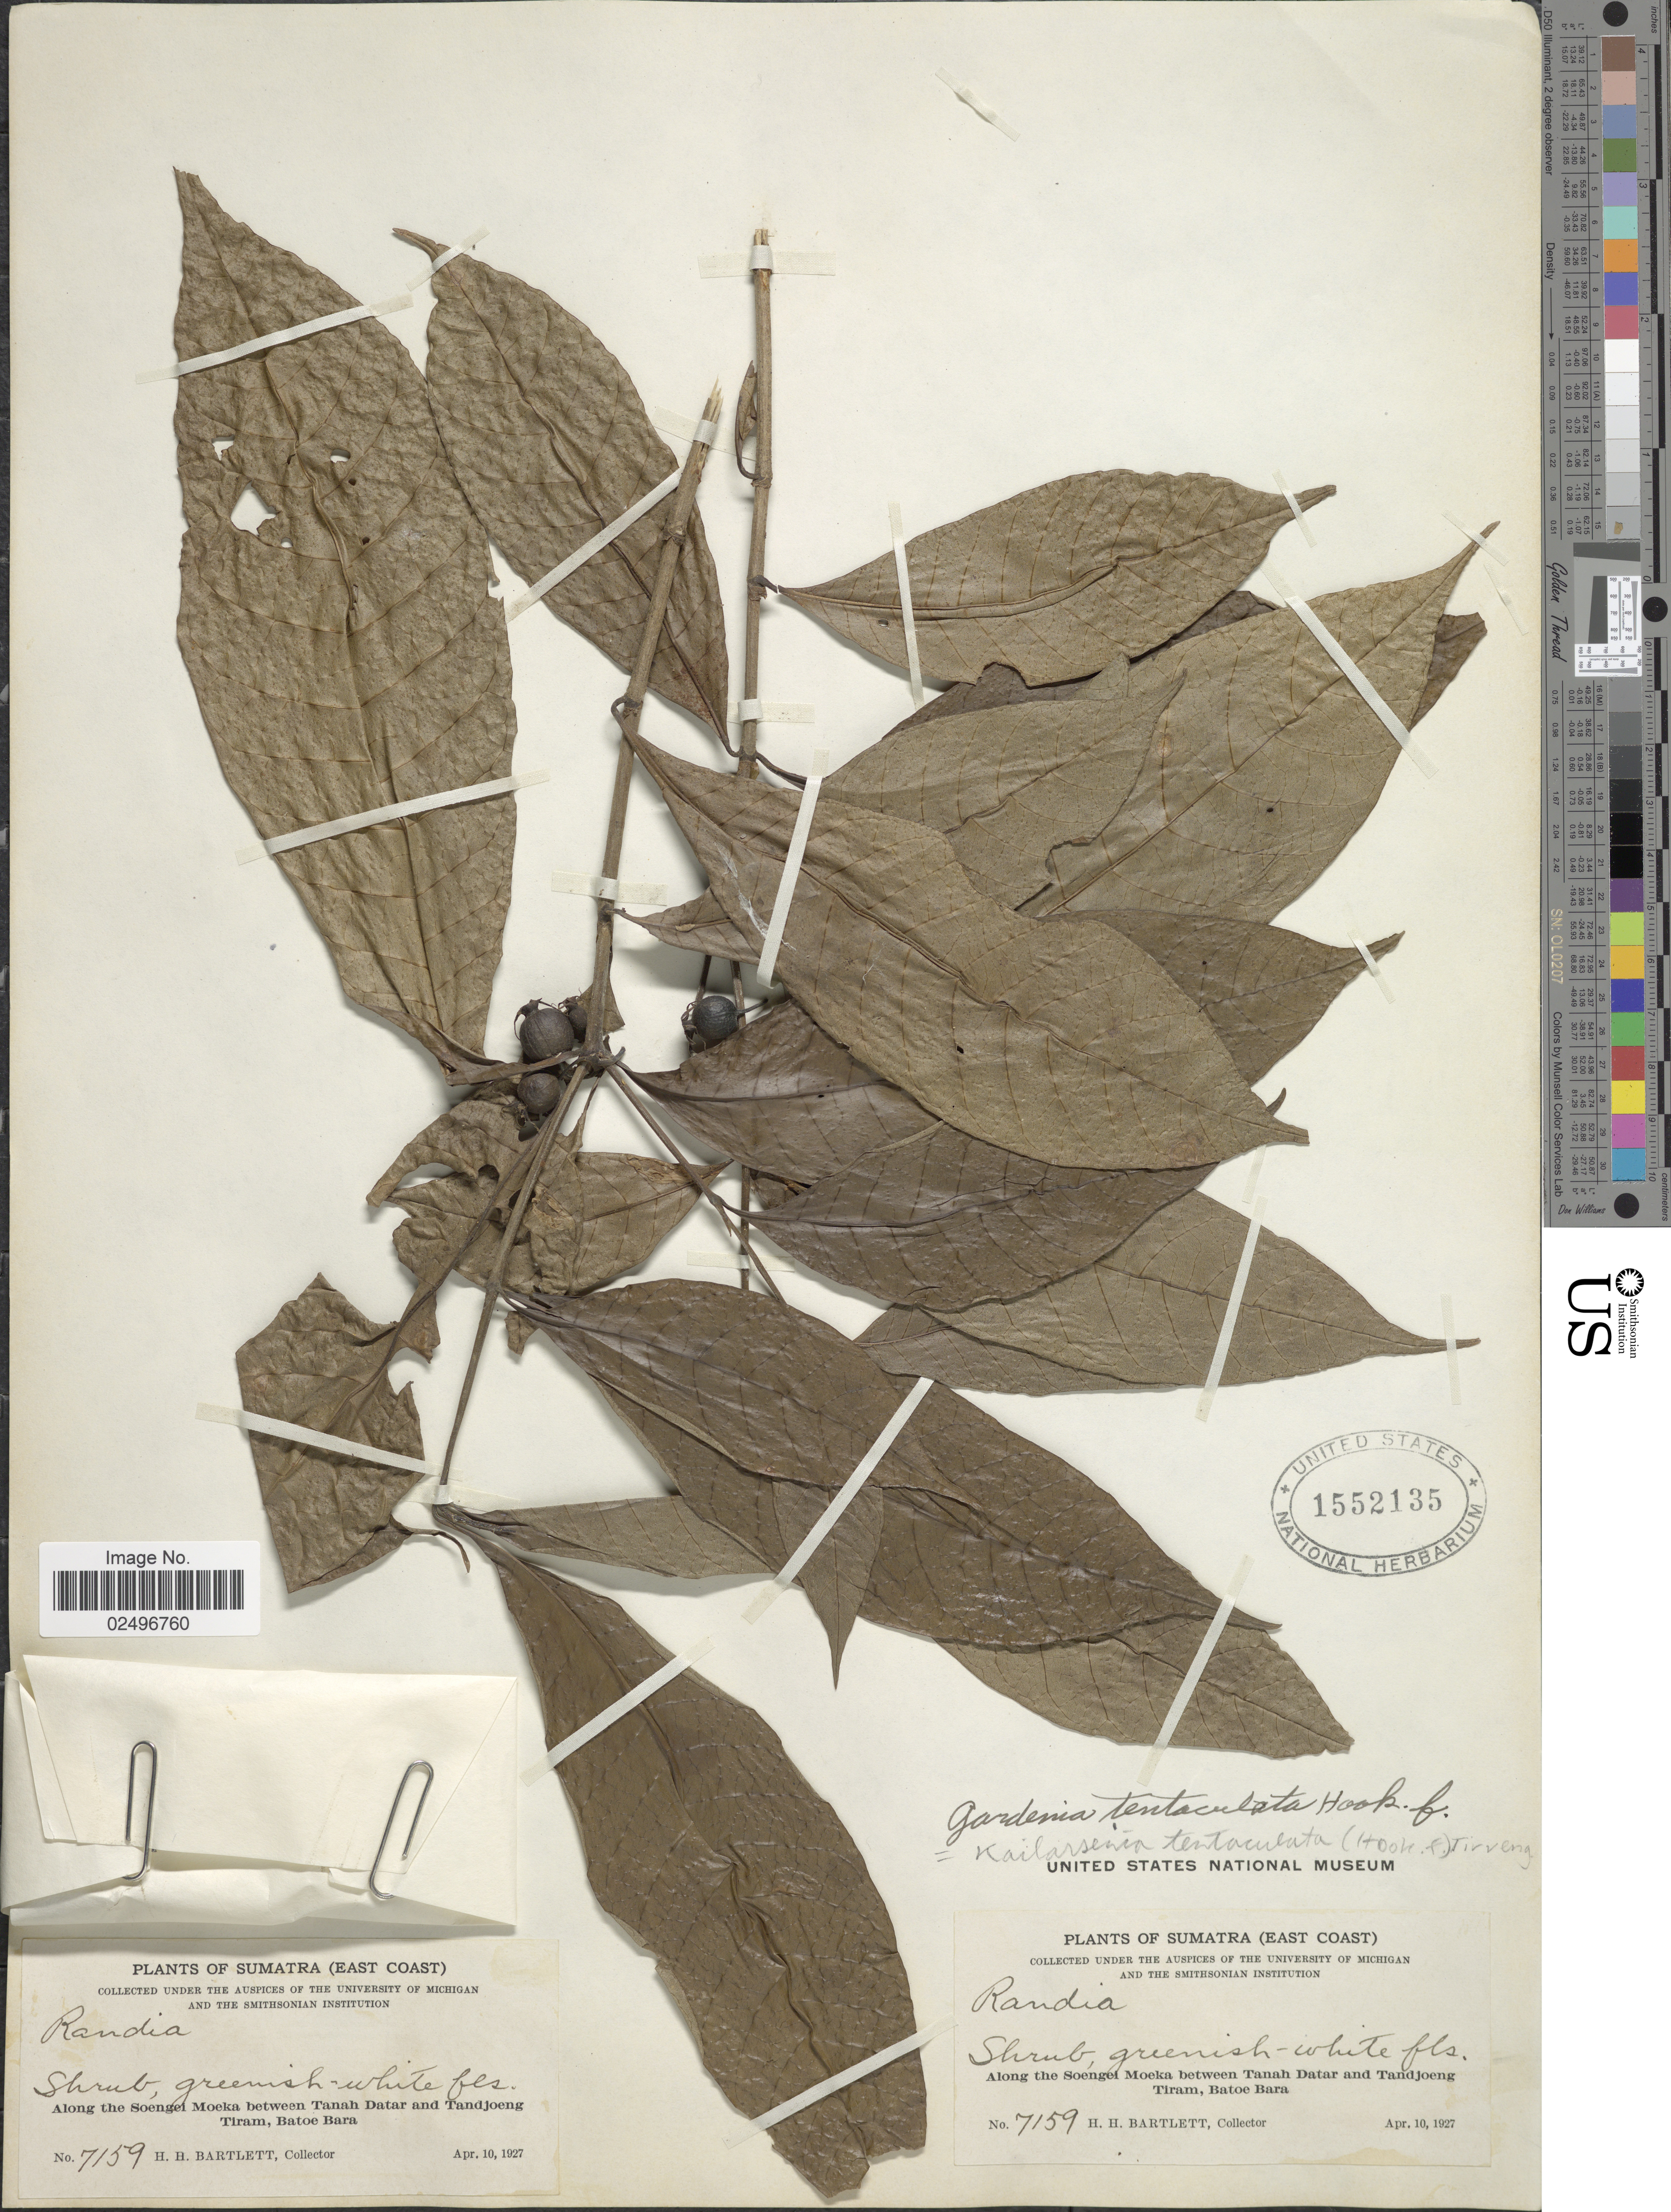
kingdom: Plantae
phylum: Tracheophyta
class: Magnoliopsida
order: Gentianales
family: Rubiaceae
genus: Kailarsenia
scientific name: Kailarsenia tentaculata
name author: (Hook. f.) Tirveng.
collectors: H. H. Bartlett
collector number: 7159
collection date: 1927-04-10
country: Indonesia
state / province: Sumatra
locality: East Coast. Along the Soengei Moeka between Tanah Datar and Tandjoeng Tiram, Batoe Bara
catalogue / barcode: US 1552135